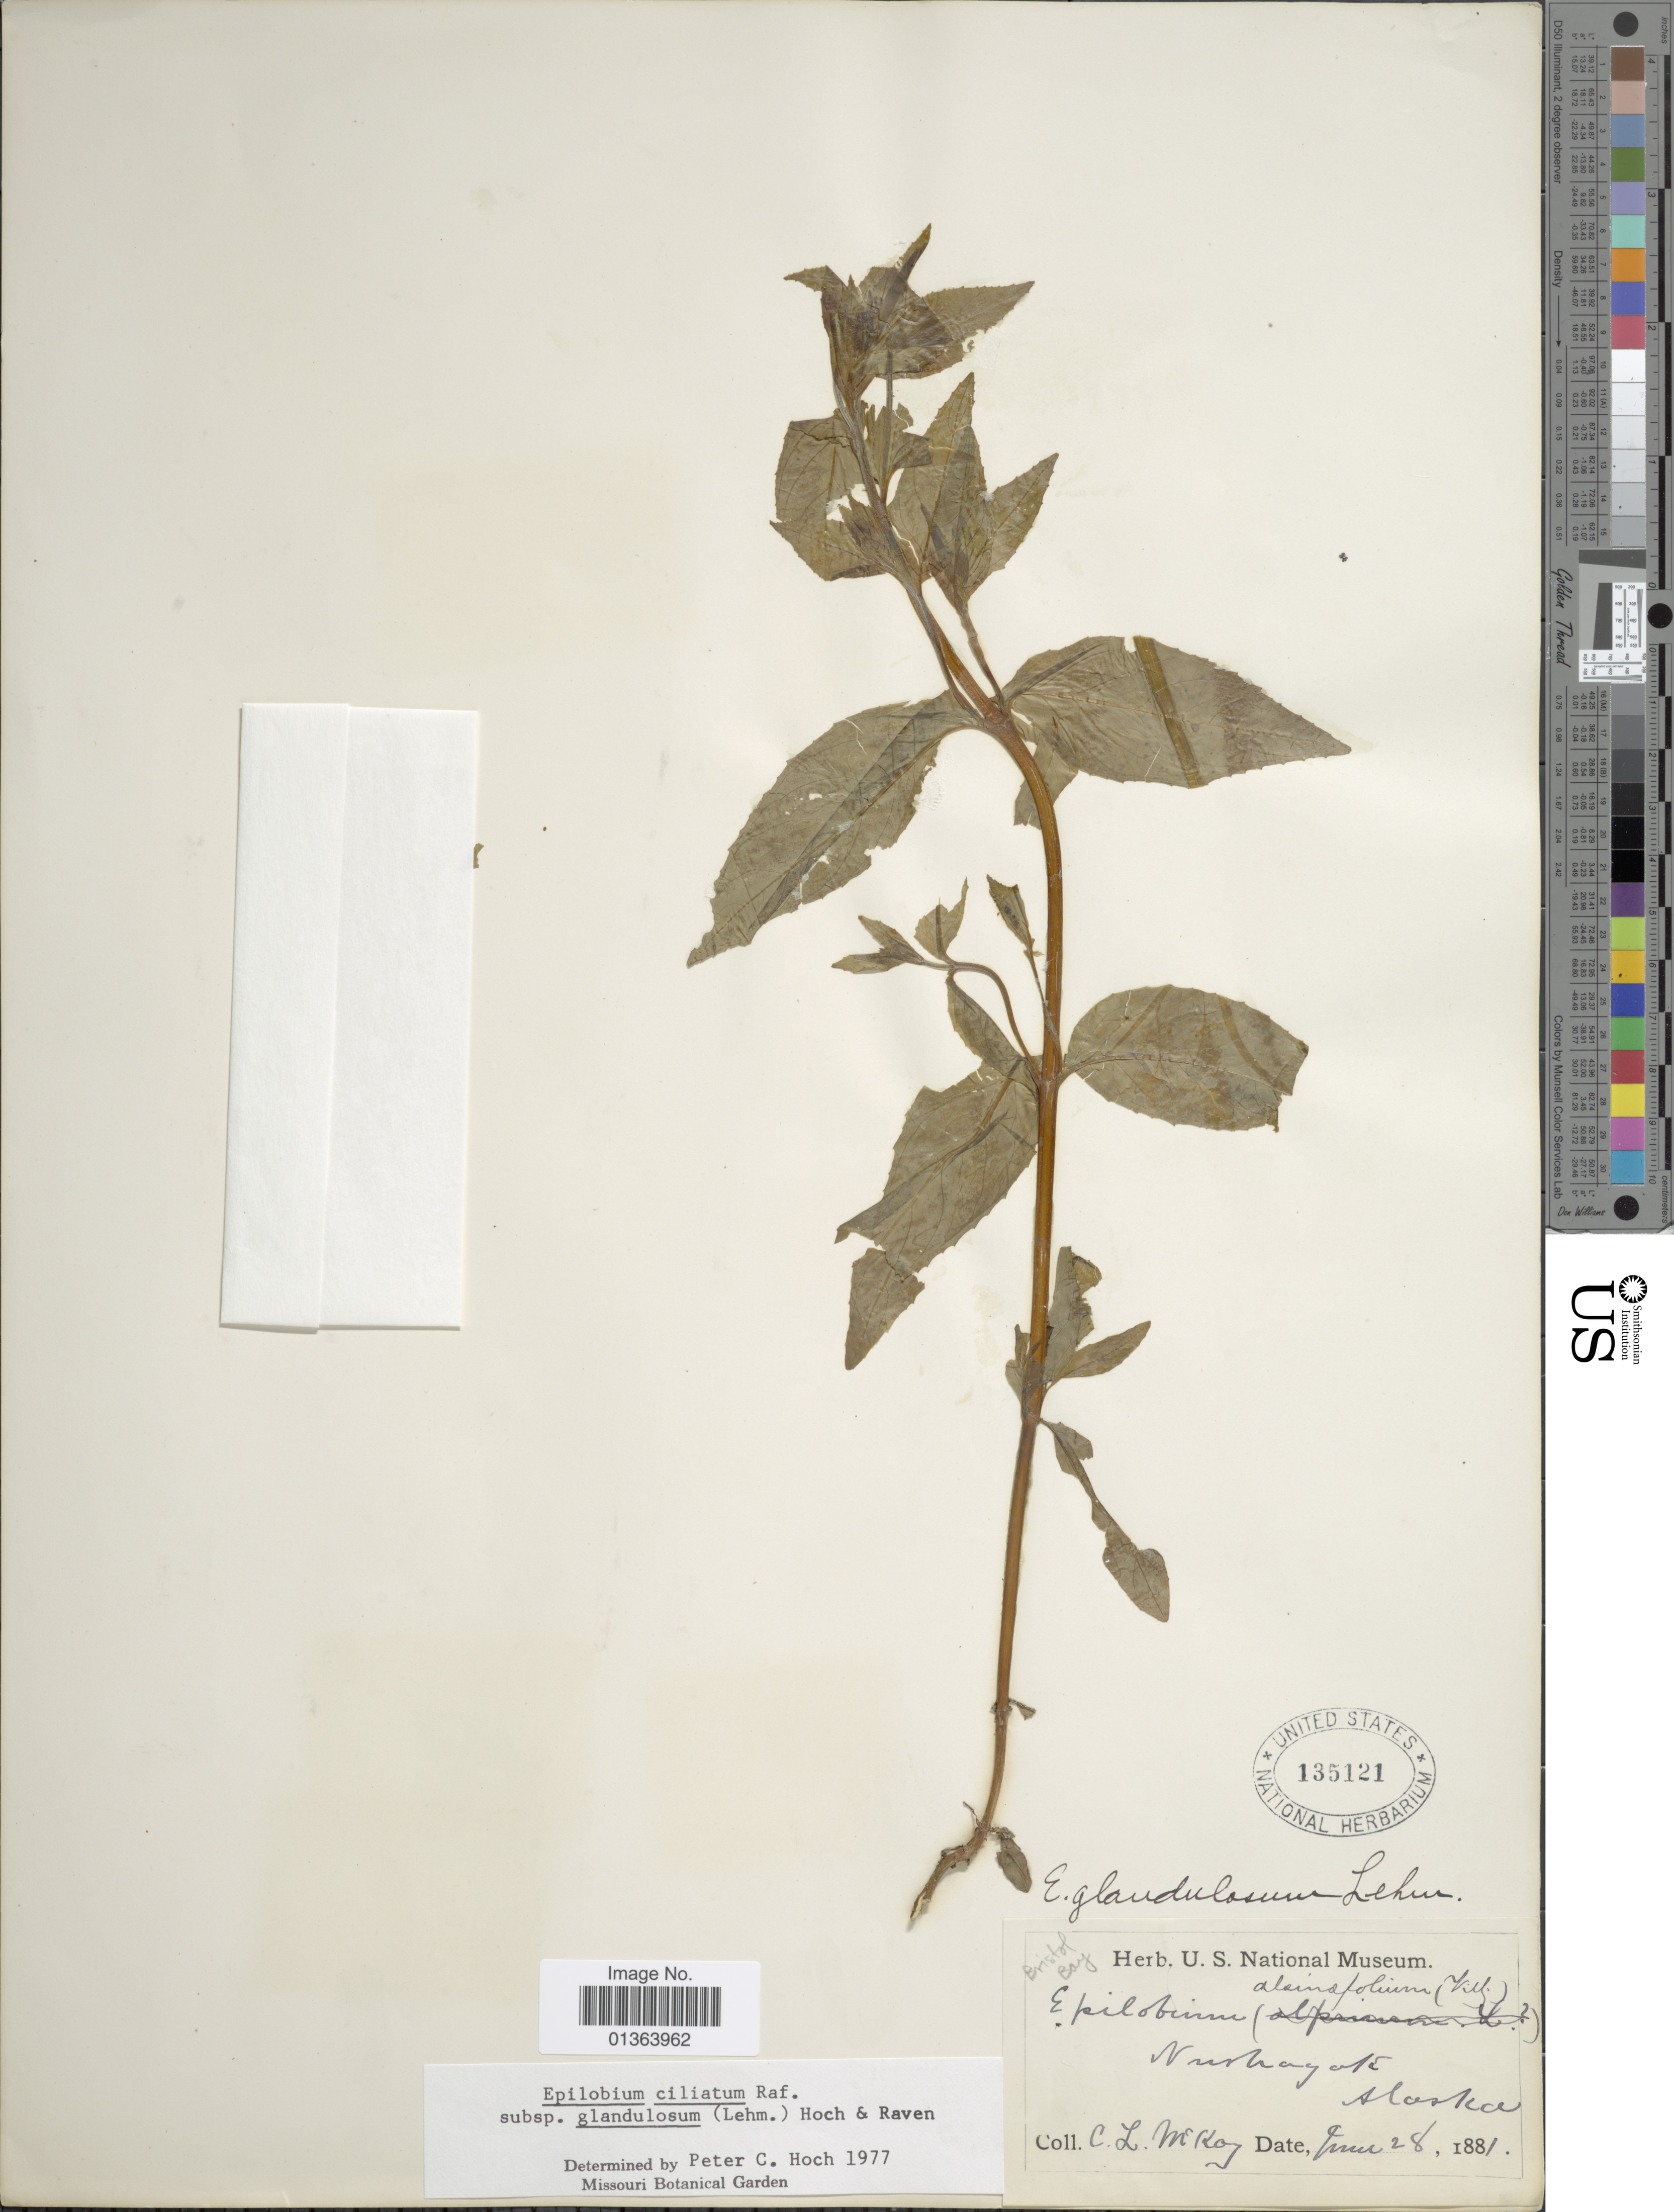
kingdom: Plantae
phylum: Tracheophyta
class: Magnoliopsida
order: Myrtales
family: Onagraceae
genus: Epilobium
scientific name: Epilobium ciliatum subsp. glandulosum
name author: (Lehm.) Hoch & P.H. Raven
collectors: C. McKay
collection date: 1881-06-28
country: United States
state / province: Alaska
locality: Nushagak.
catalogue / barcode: US 135121